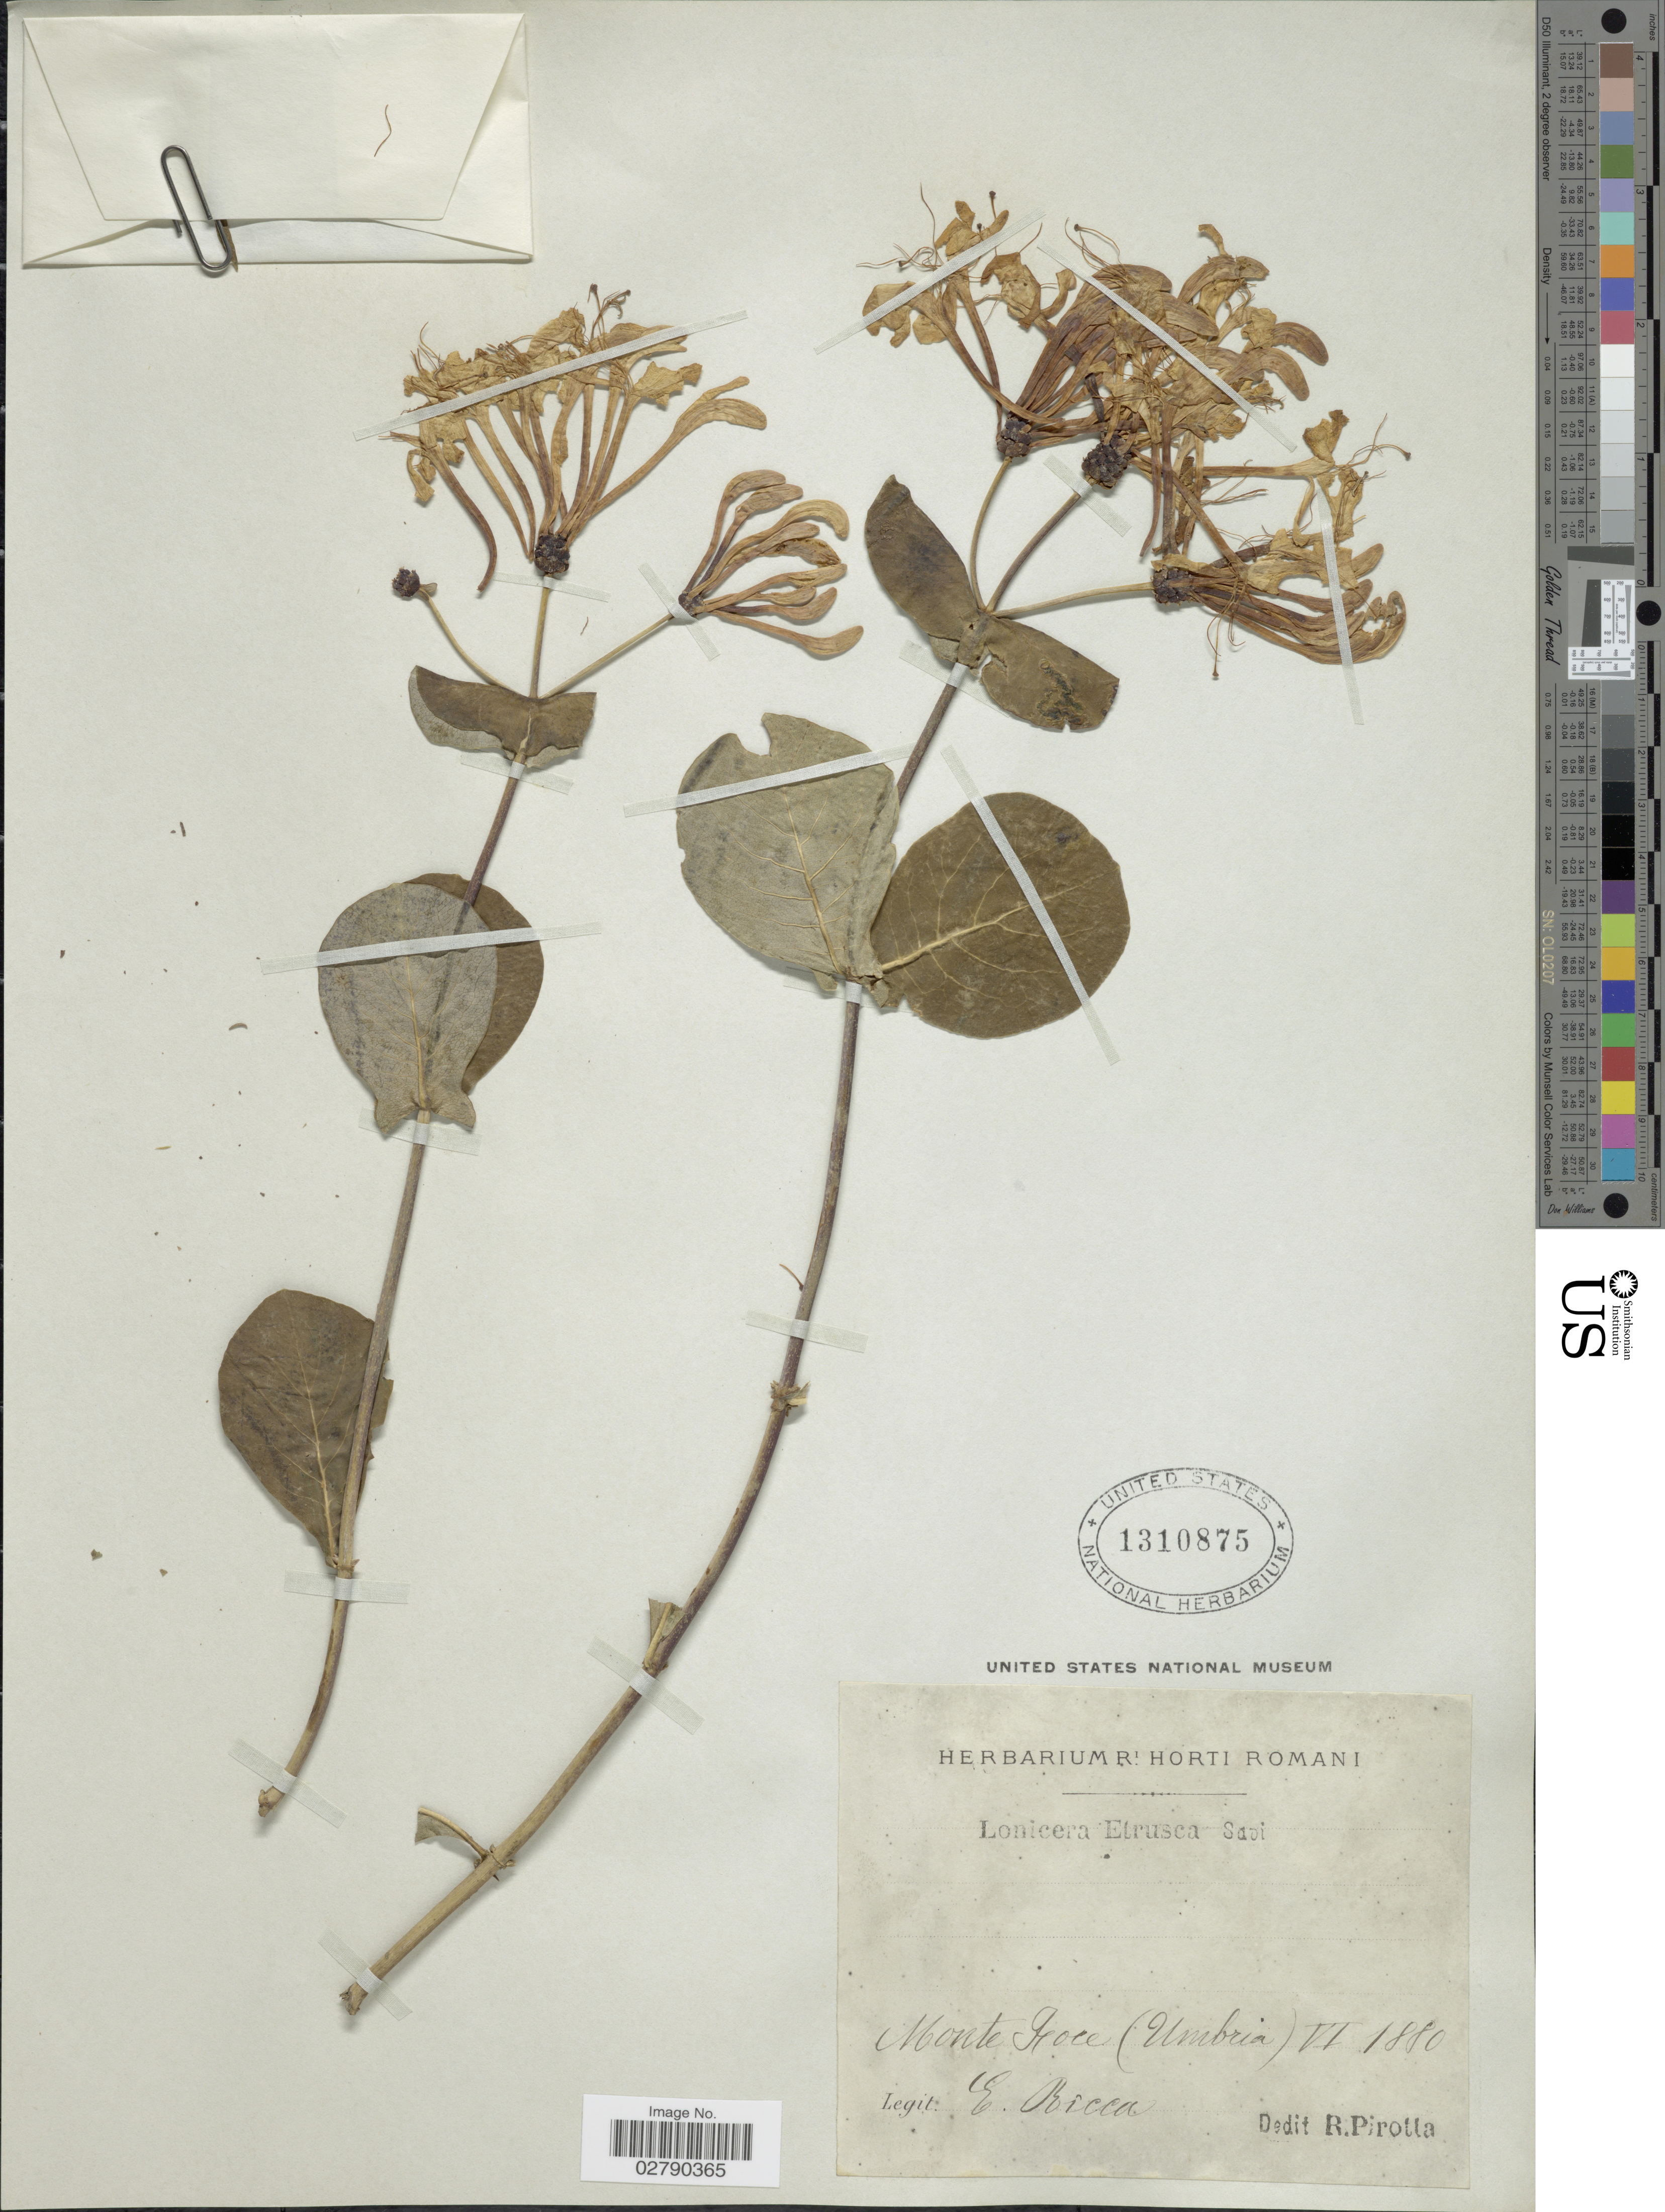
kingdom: Plantae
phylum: Tracheophyta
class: Magnoliopsida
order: Dipsacales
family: Caprifoliaceae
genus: Lonicera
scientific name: Lonicera etrusca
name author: Santi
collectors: E. Ricca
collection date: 1880-06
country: Italy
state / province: Umbria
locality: Monte Hoce [interpreted]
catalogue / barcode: US 1310875